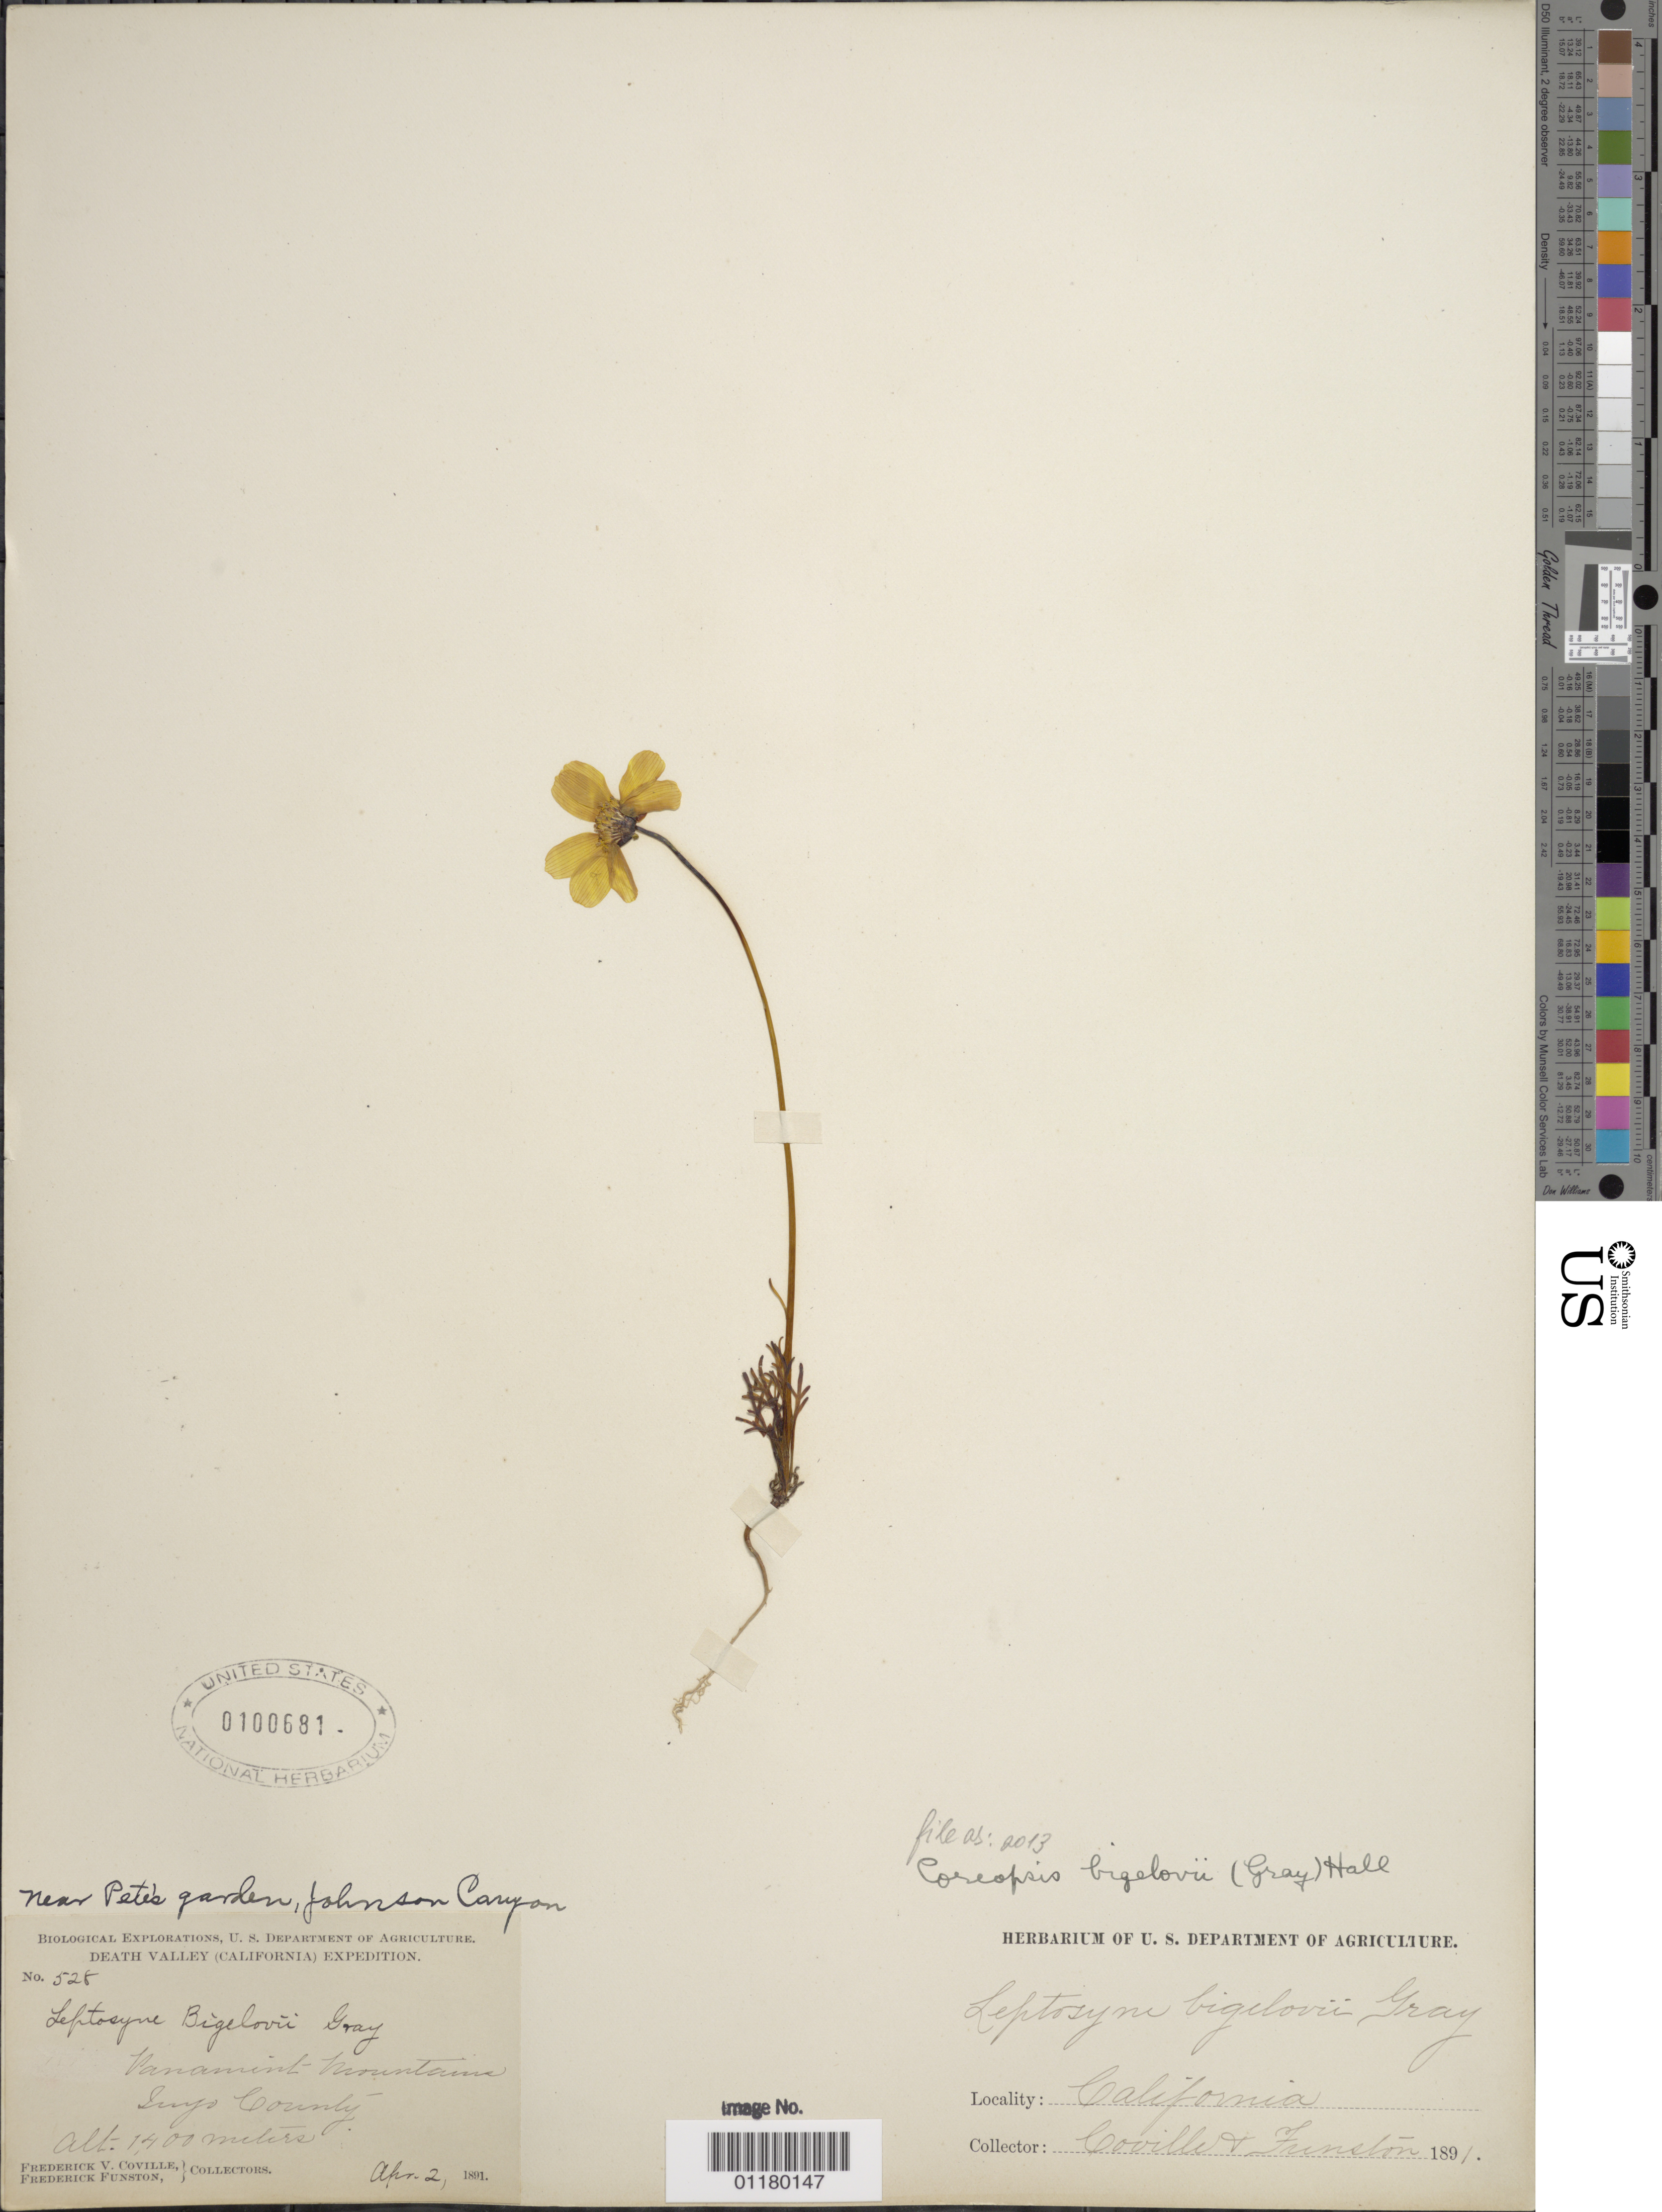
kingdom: Plantae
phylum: Tracheophyta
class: Magnoliopsida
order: Asterales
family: Asteraceae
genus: Coreopsis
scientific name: Coreopsis bigelovii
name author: (A. Gray) Voss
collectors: F. V. Coville & F. Funston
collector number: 528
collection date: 1891-04-02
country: United States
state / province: California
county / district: Inyo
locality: Panamint Mountains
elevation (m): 1400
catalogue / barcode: US 100681